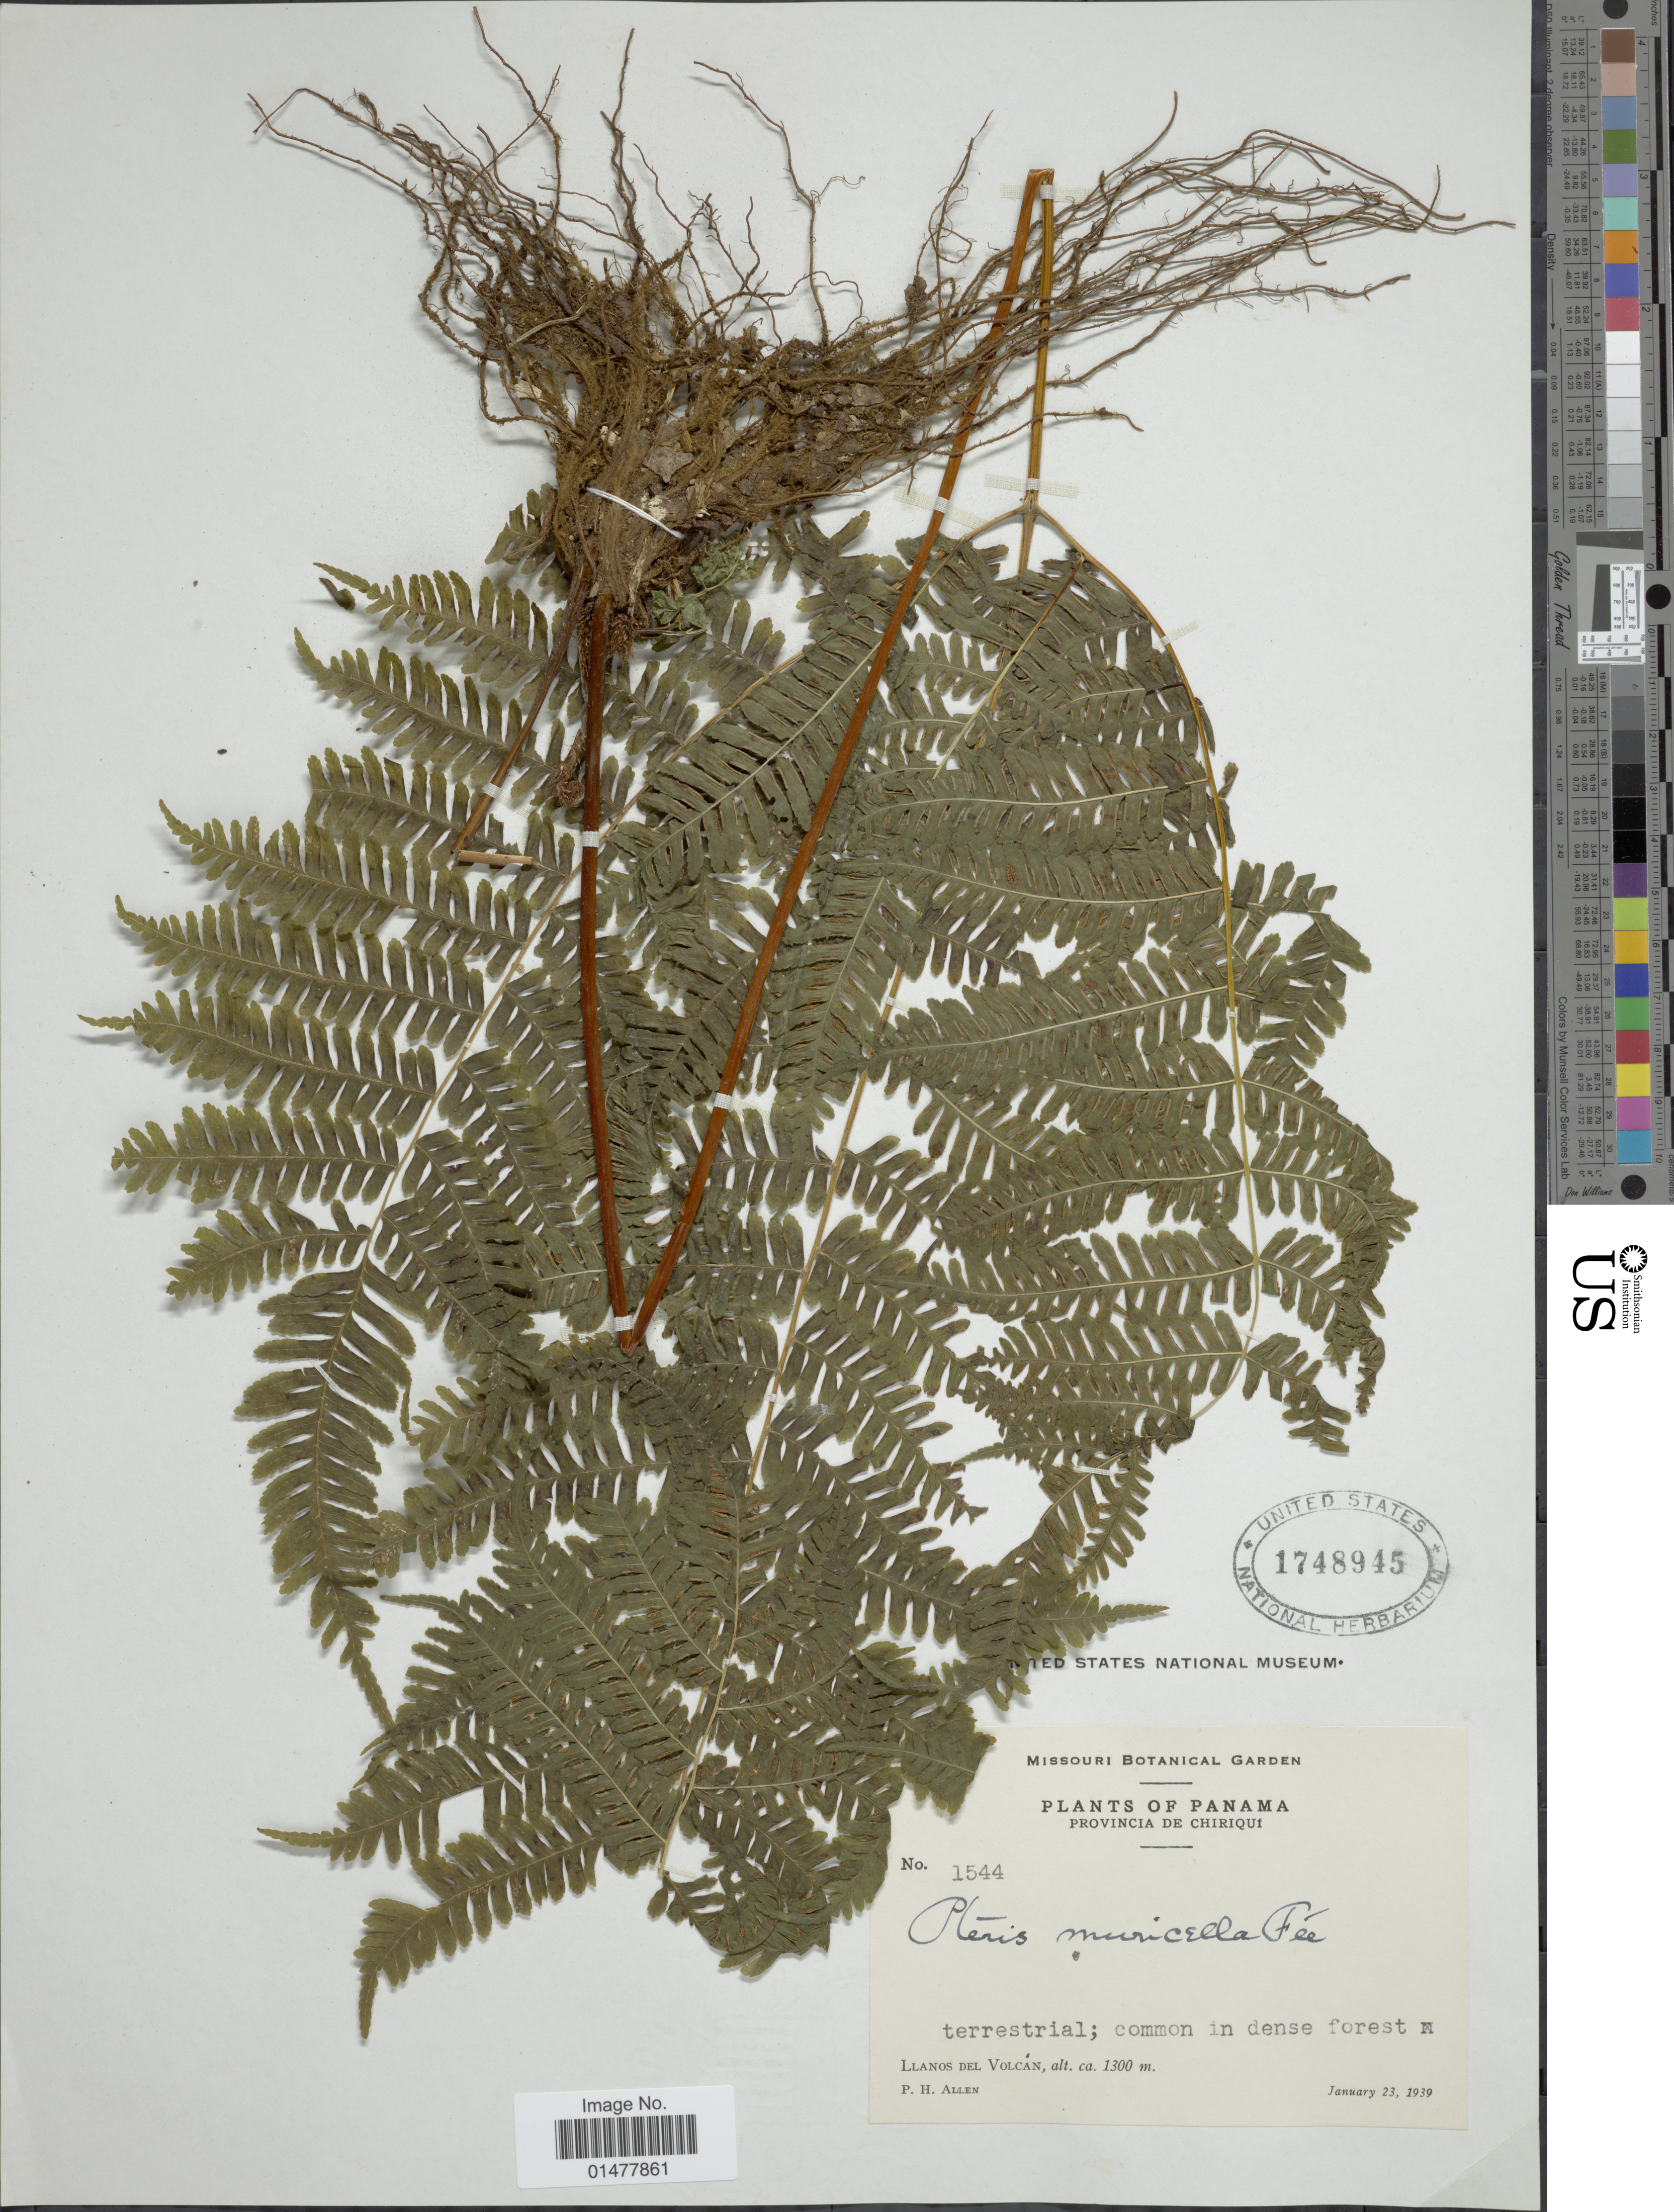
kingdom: Plantae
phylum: Tracheophyta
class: Polypodiopsida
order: Polypodiales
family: Pteridaceae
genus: Pteris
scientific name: Pteris muricella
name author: Fée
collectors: P. H. Allen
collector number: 1544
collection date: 1939-01-23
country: Panama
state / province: Chiriqui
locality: Plants of Panama, provincia de Chiriqui, terrestrial; common in dense forest, Llanos del Volcan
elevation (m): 1300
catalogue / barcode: US 1748945